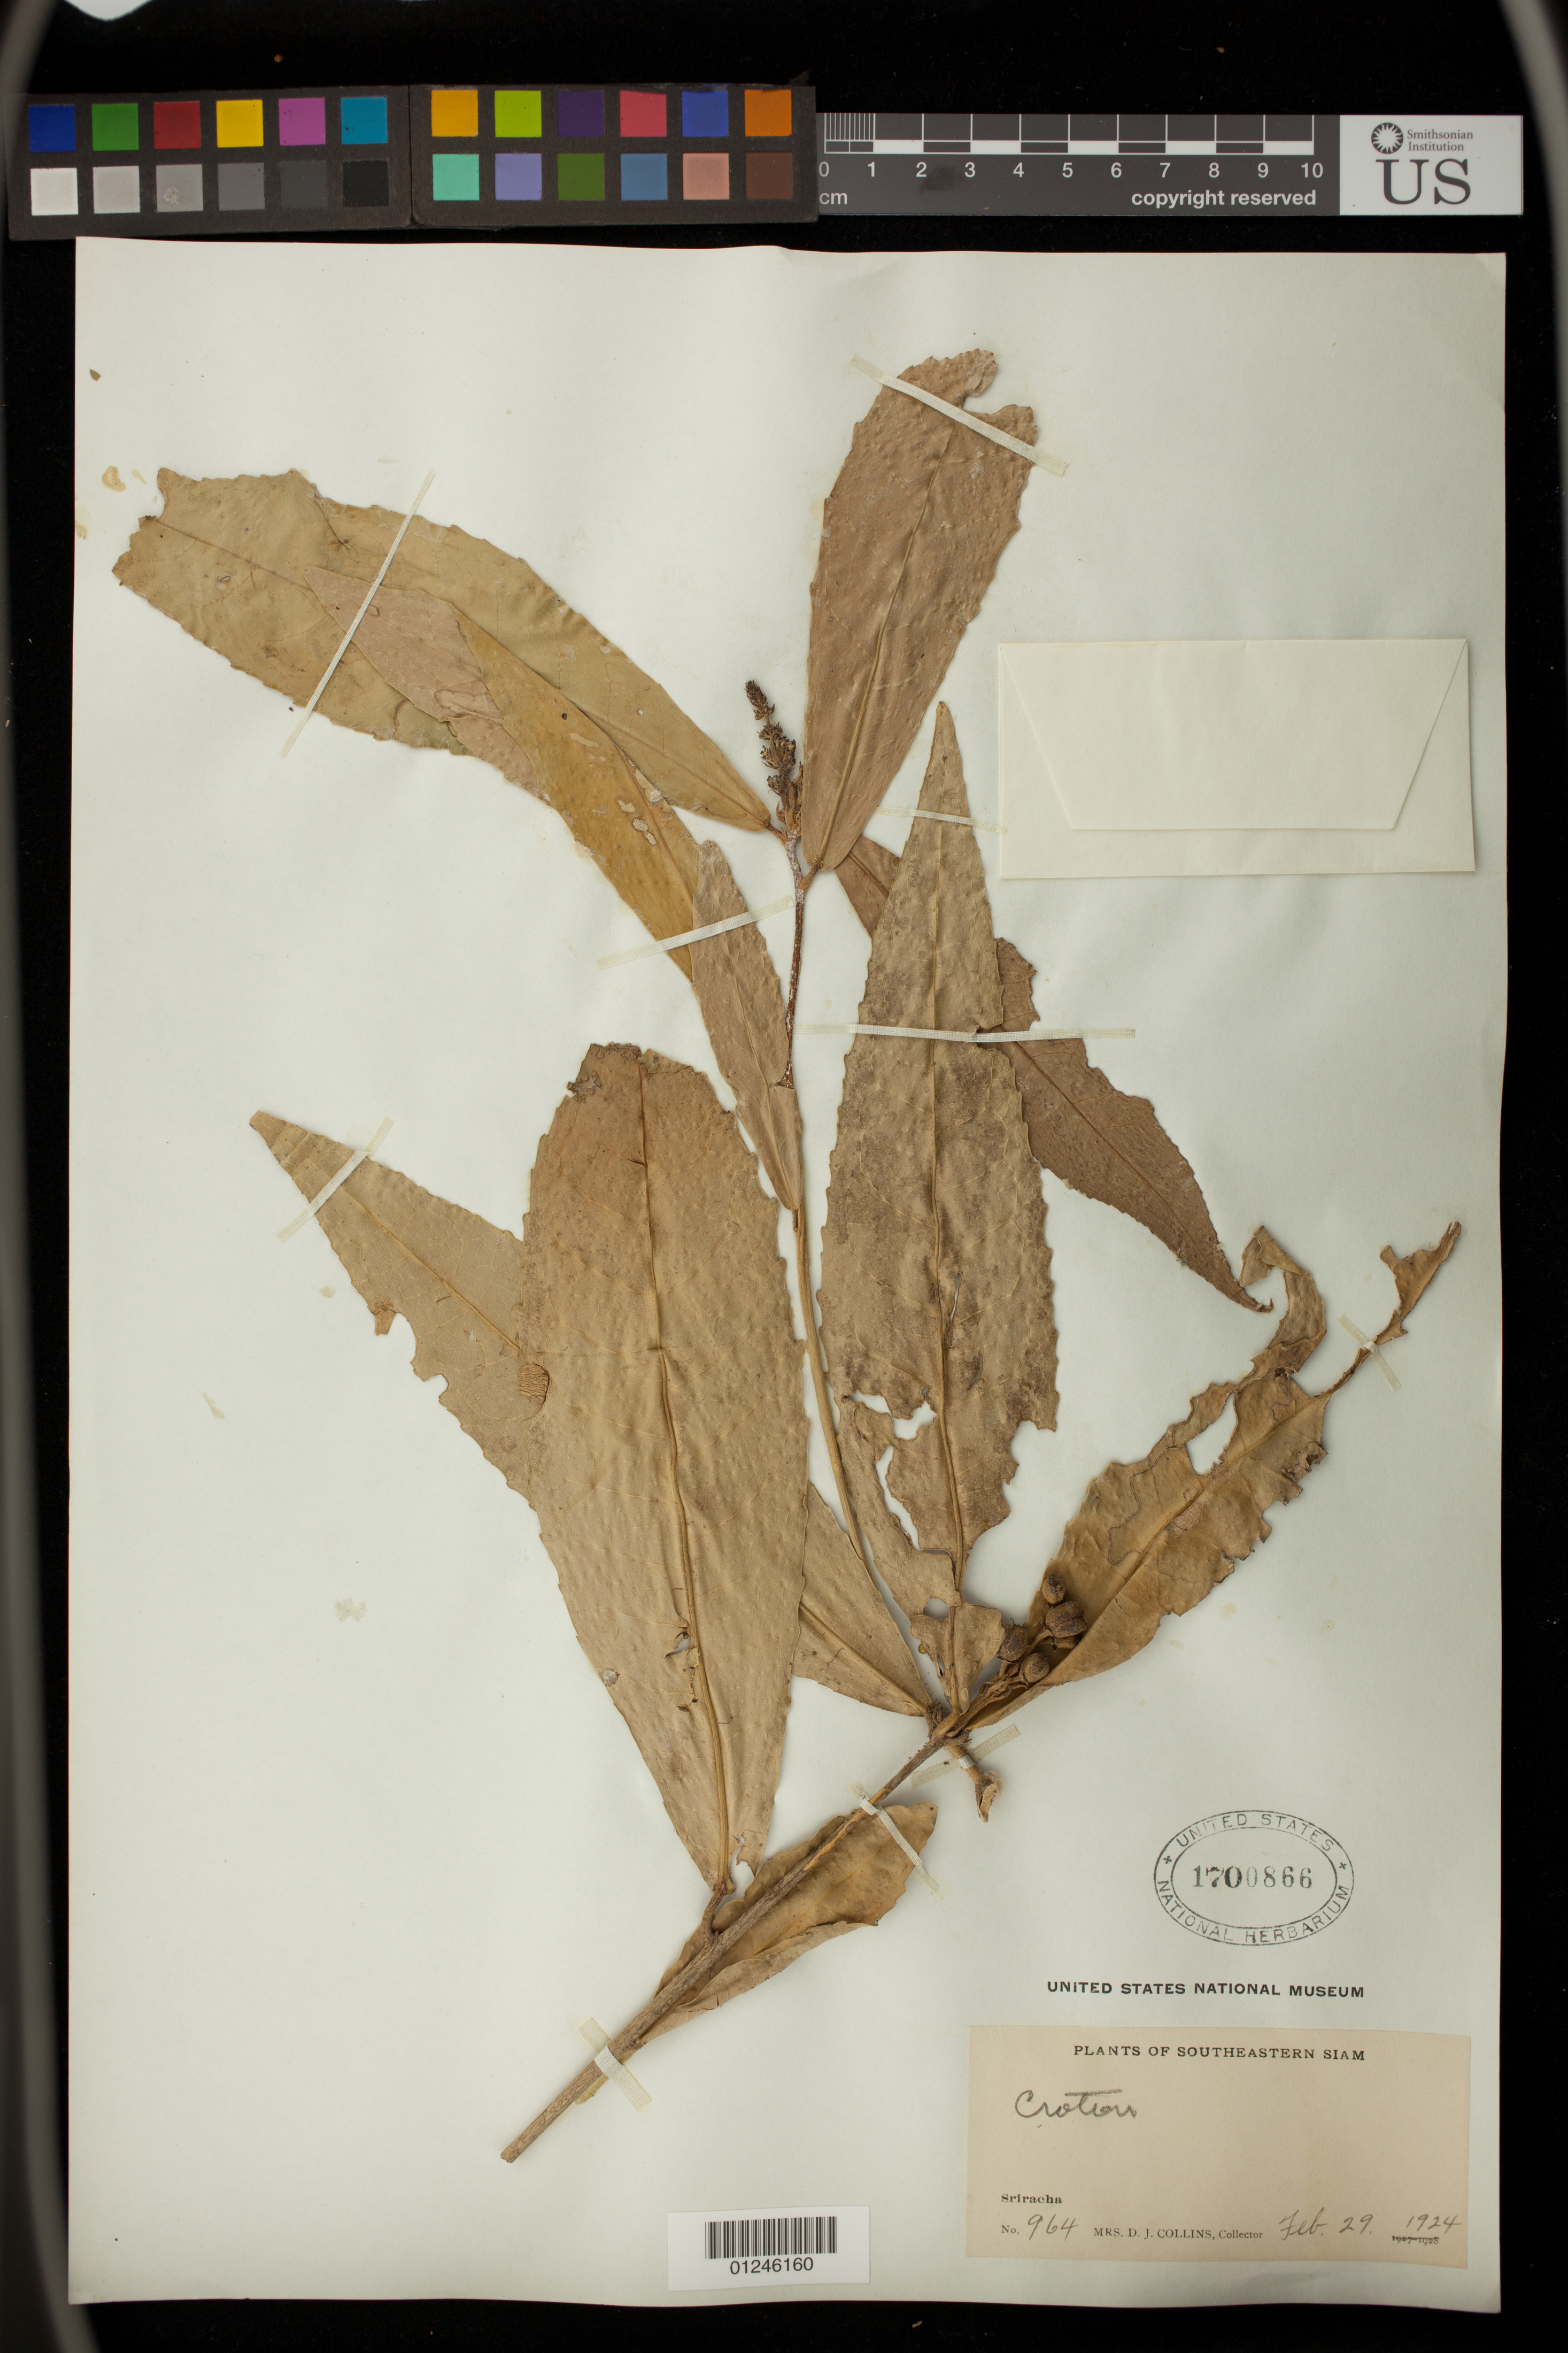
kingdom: Plantae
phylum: Tracheophyta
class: Magnoliopsida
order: Malpighiales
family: Euphorbiaceae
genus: Croton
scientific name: Croton sp.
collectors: Mrs. D. J. Collins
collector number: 964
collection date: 1924-02-29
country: Thailand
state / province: Chon Buri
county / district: Sriracha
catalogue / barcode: US 1700866